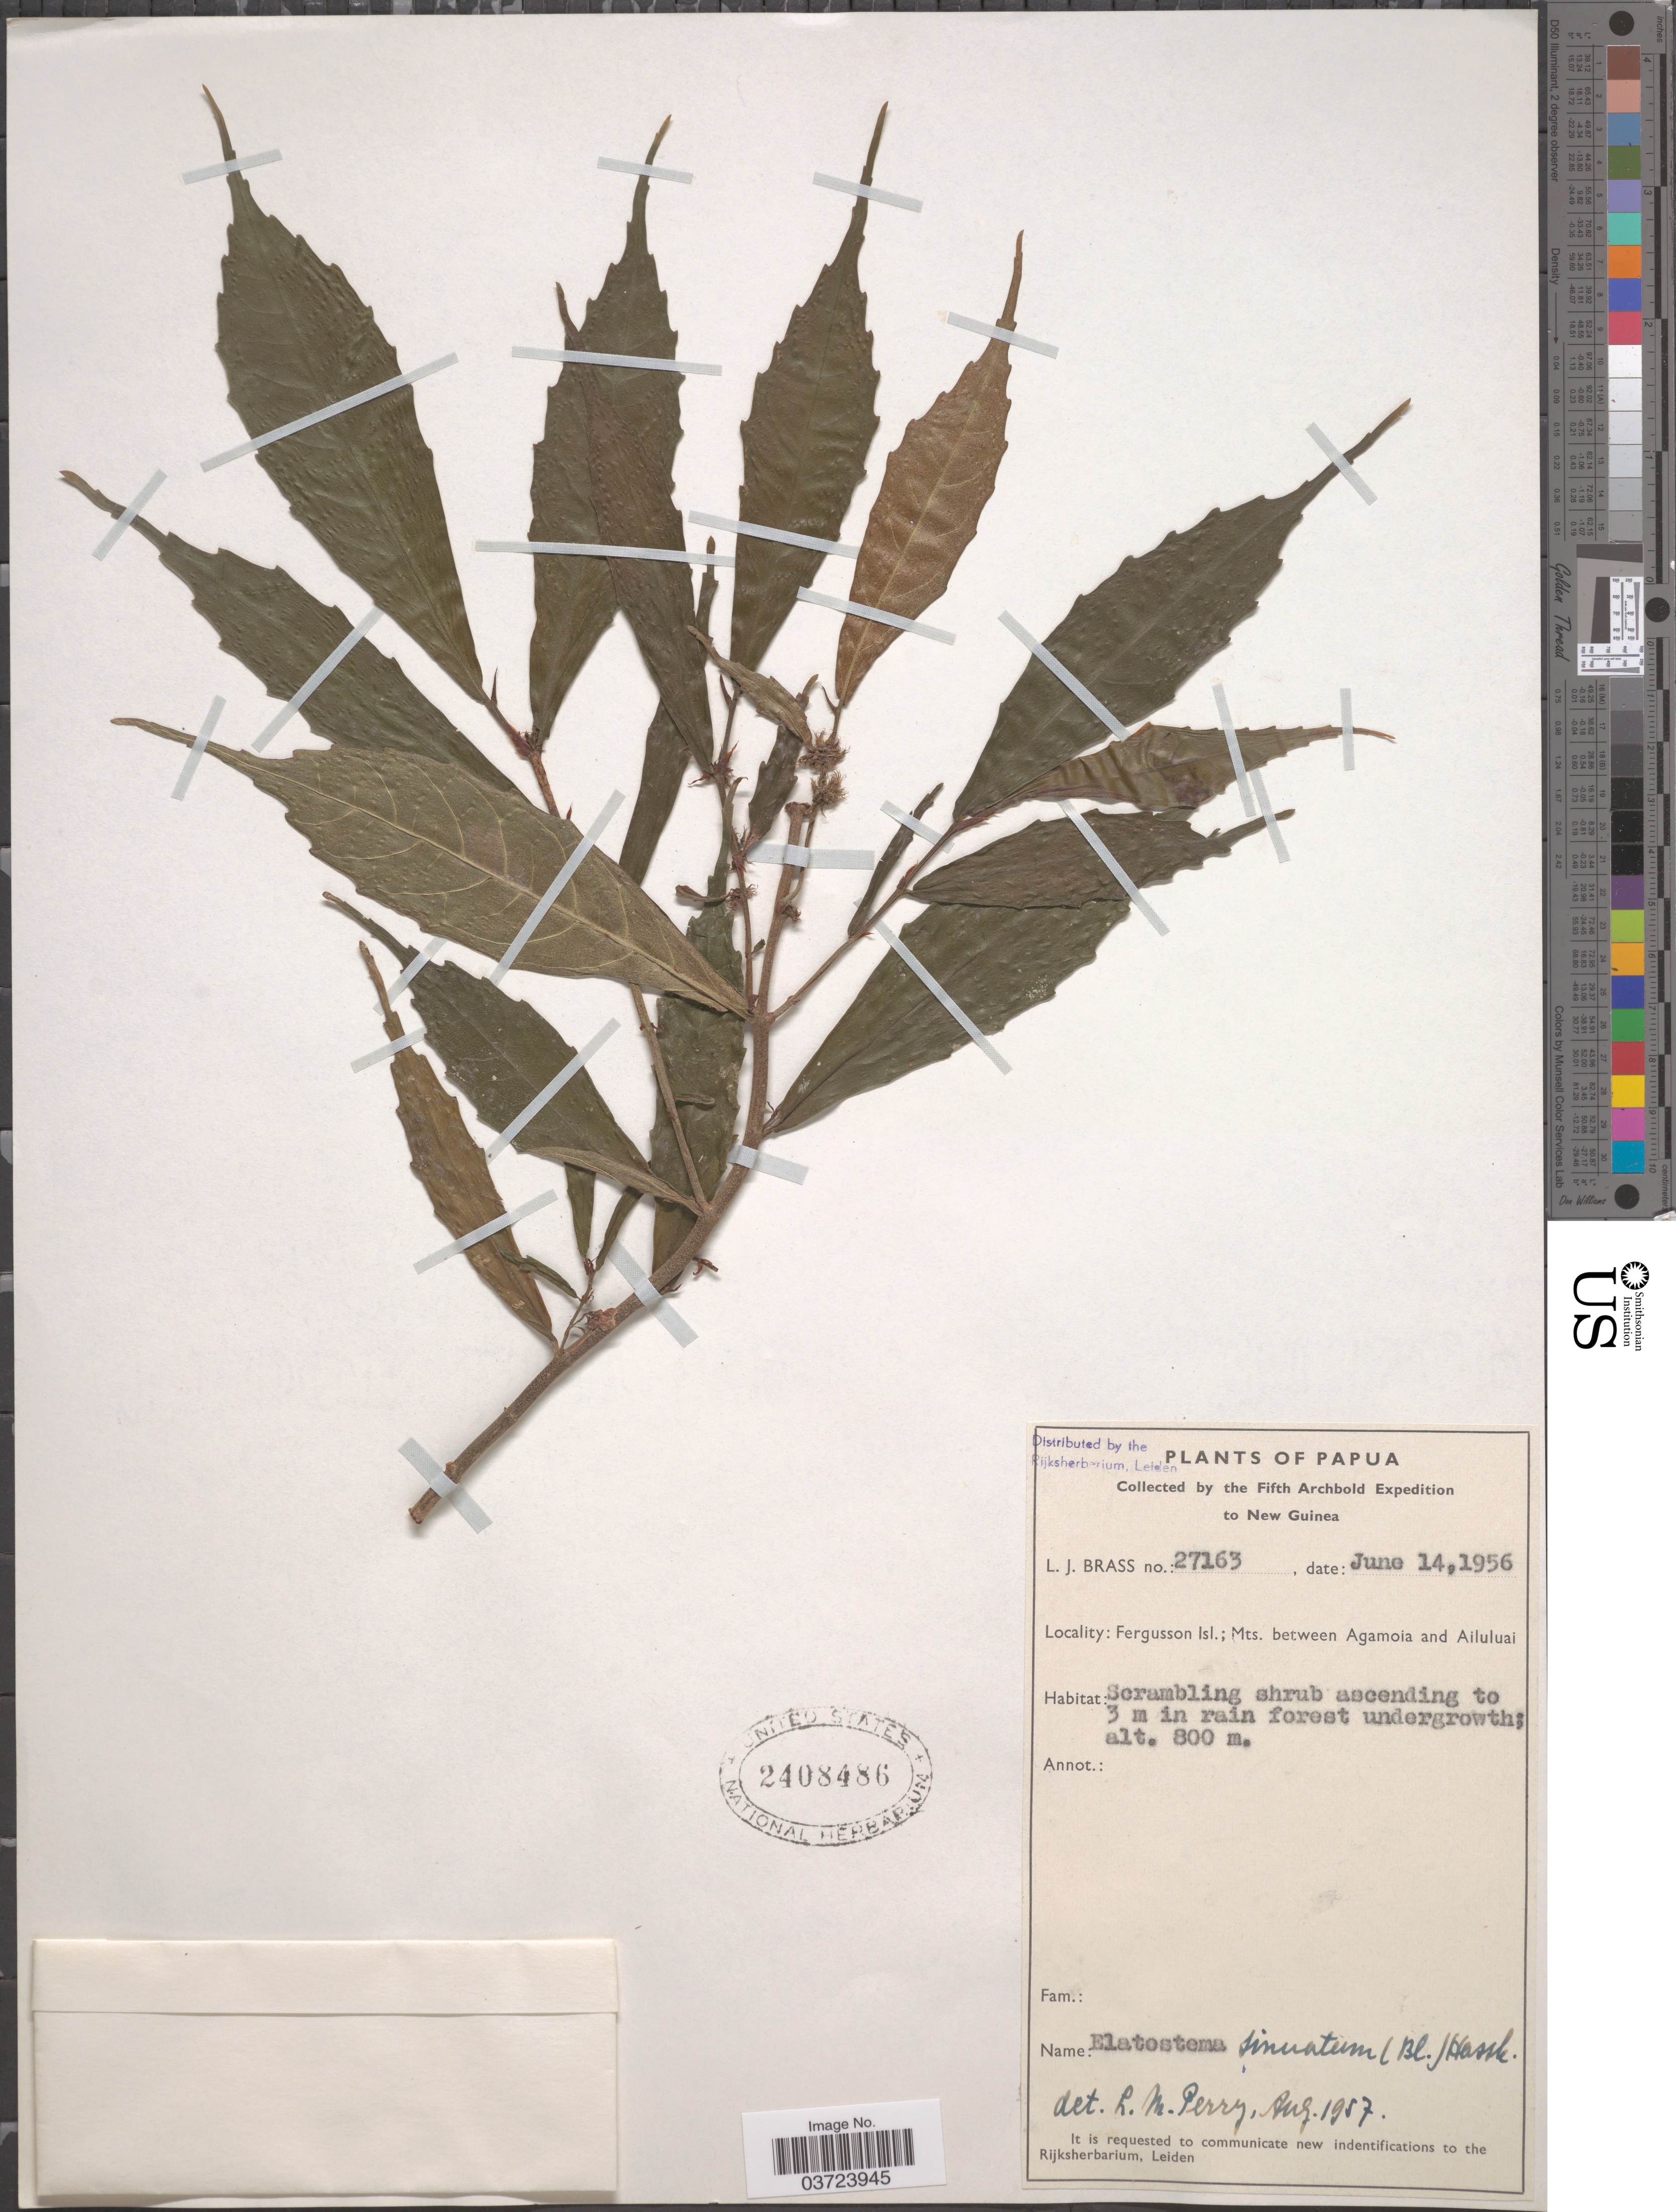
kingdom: Plantae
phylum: Tracheophyta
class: Magnoliopsida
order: Rosales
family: Urticaceae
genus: Elatostema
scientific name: Elatostema sinuatum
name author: (Blume) Hassk.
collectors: L. J. Brass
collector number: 27163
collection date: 1956-06-14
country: Papua New Guinea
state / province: Milne Bay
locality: Papua. To New Guinea. Fergusson Isl.; Mts. between Agamoia and Ailuluai.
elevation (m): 800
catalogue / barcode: US 2408486